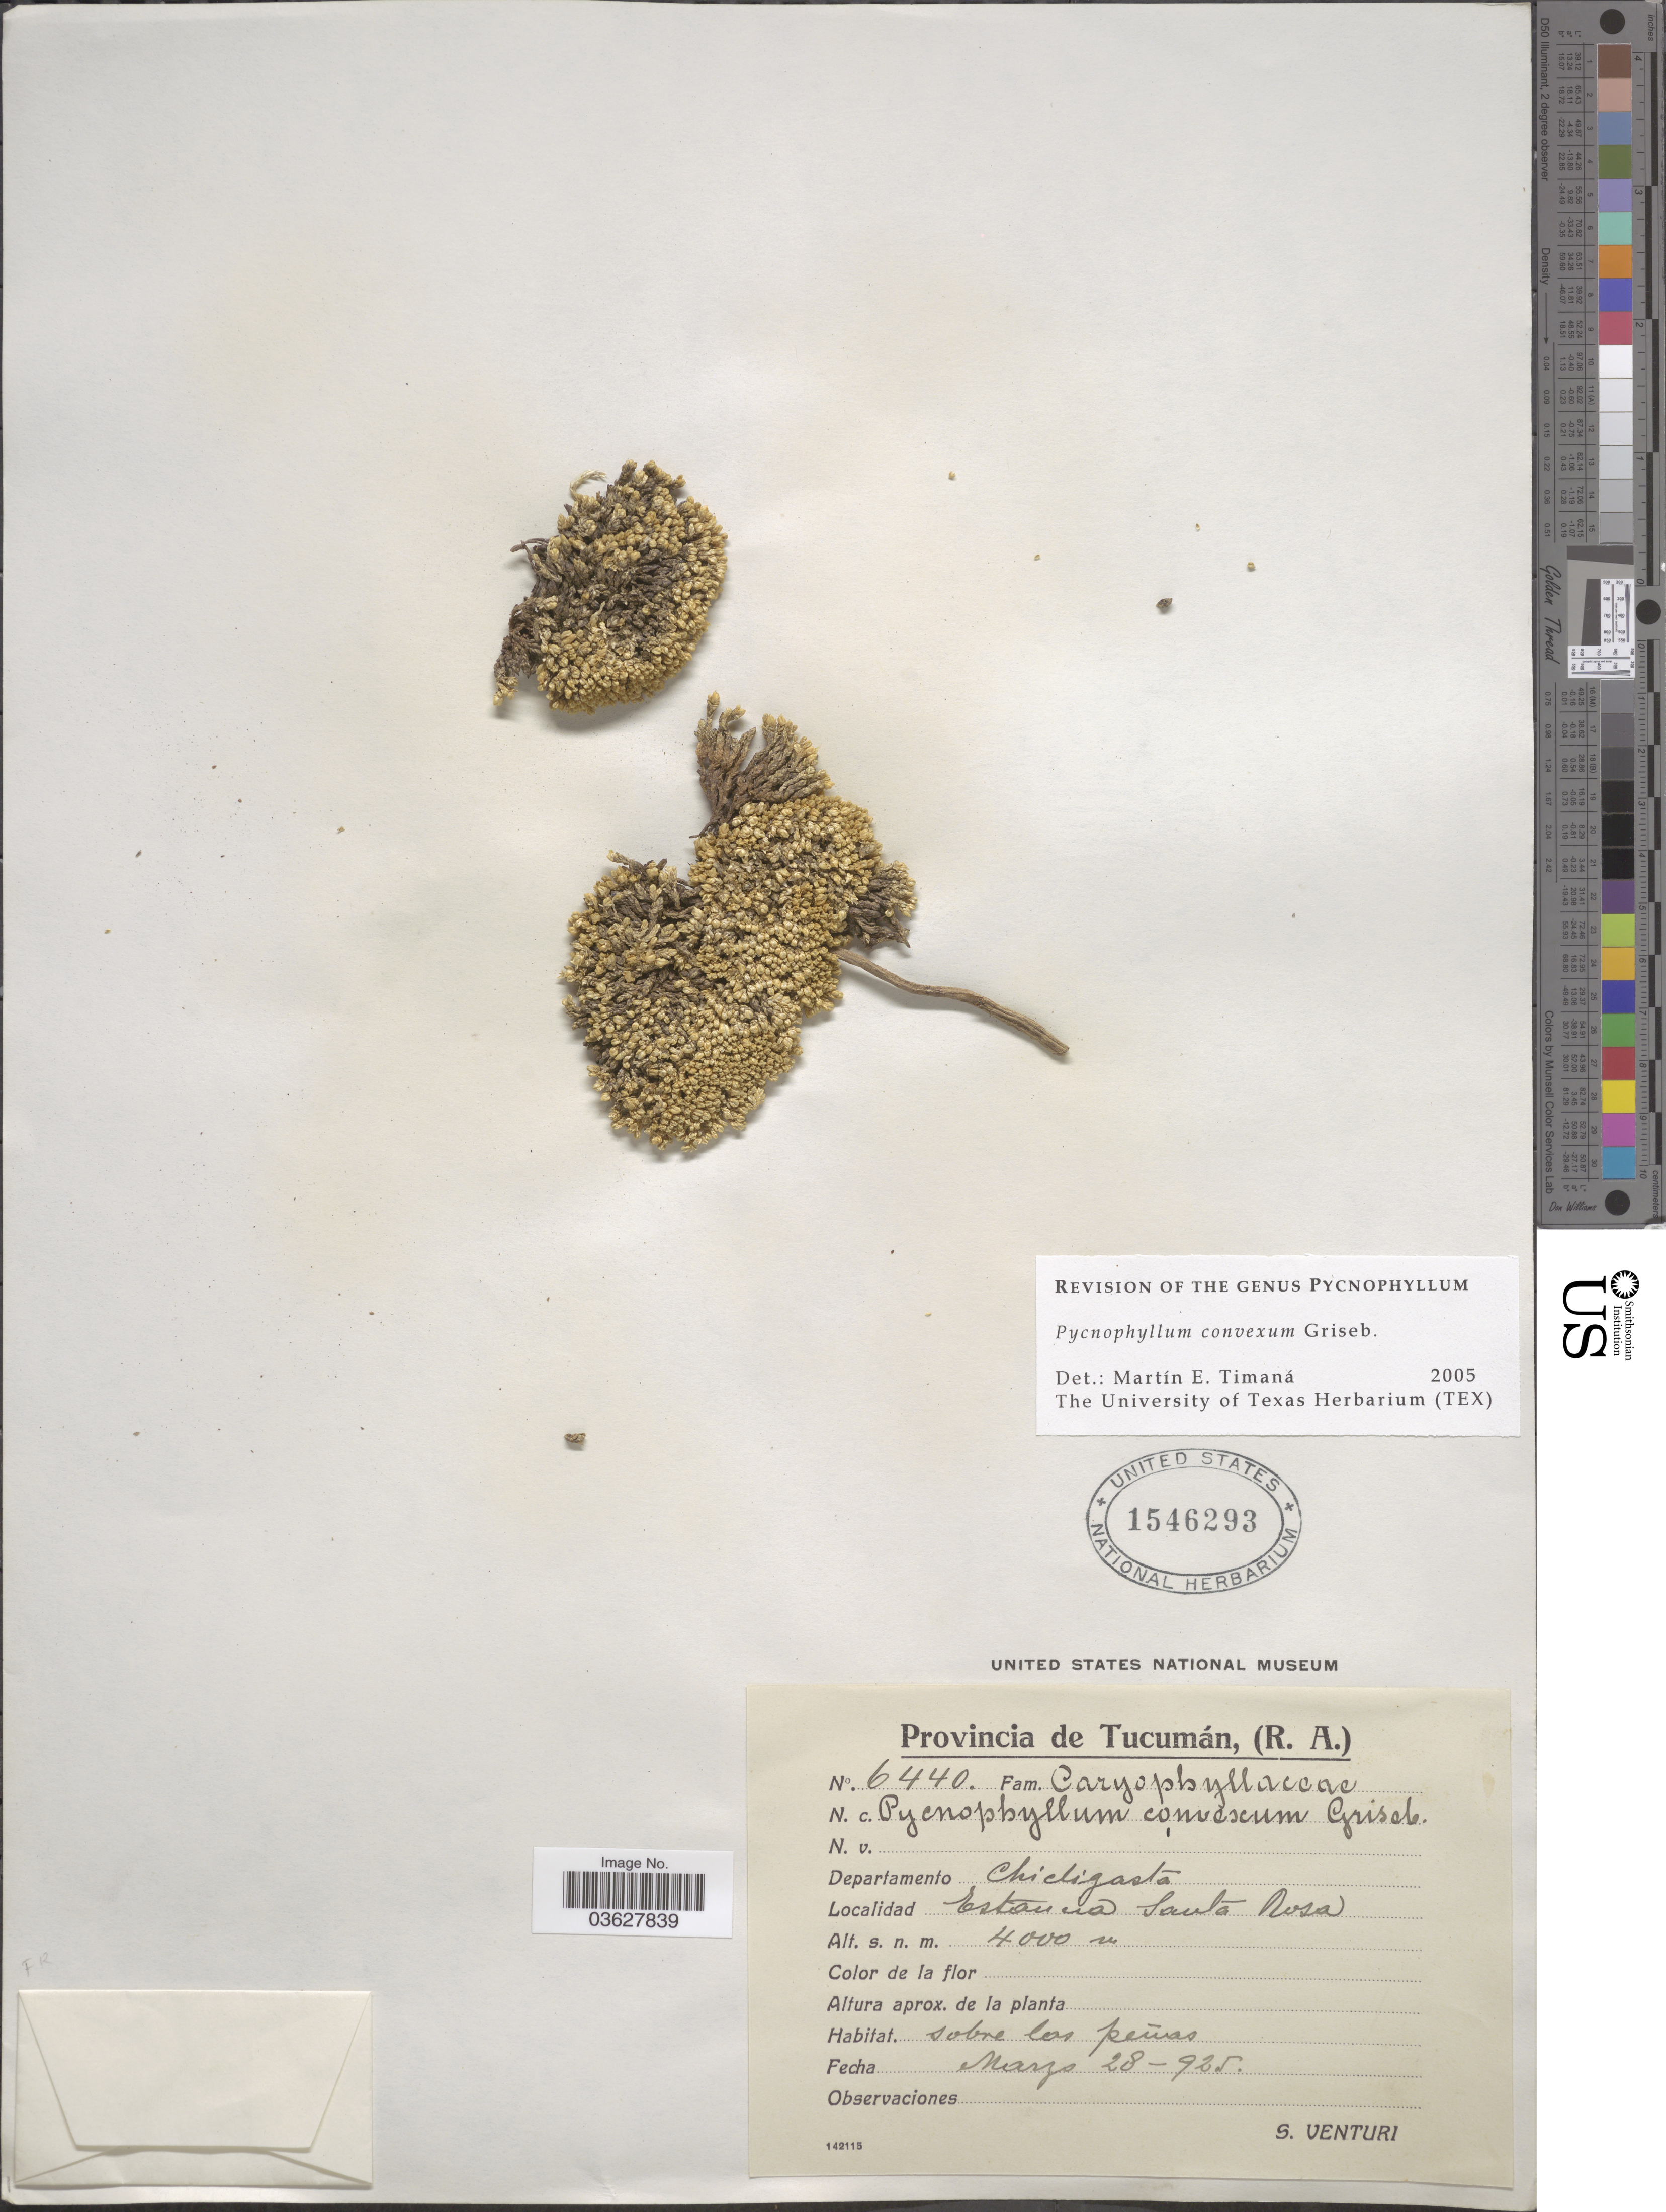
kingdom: Plantae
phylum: Tracheophyta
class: Magnoliopsida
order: Caryophyllales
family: Caryophyllaceae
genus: Pycnophyllum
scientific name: Pycnophyllum convexum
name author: Griseb.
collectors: S. Venturi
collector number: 6440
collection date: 1925-03-28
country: Argentina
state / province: Tucuman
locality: Departamento Chicligasta. Estancia Santa Rosa.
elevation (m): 4000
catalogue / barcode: US 1546293